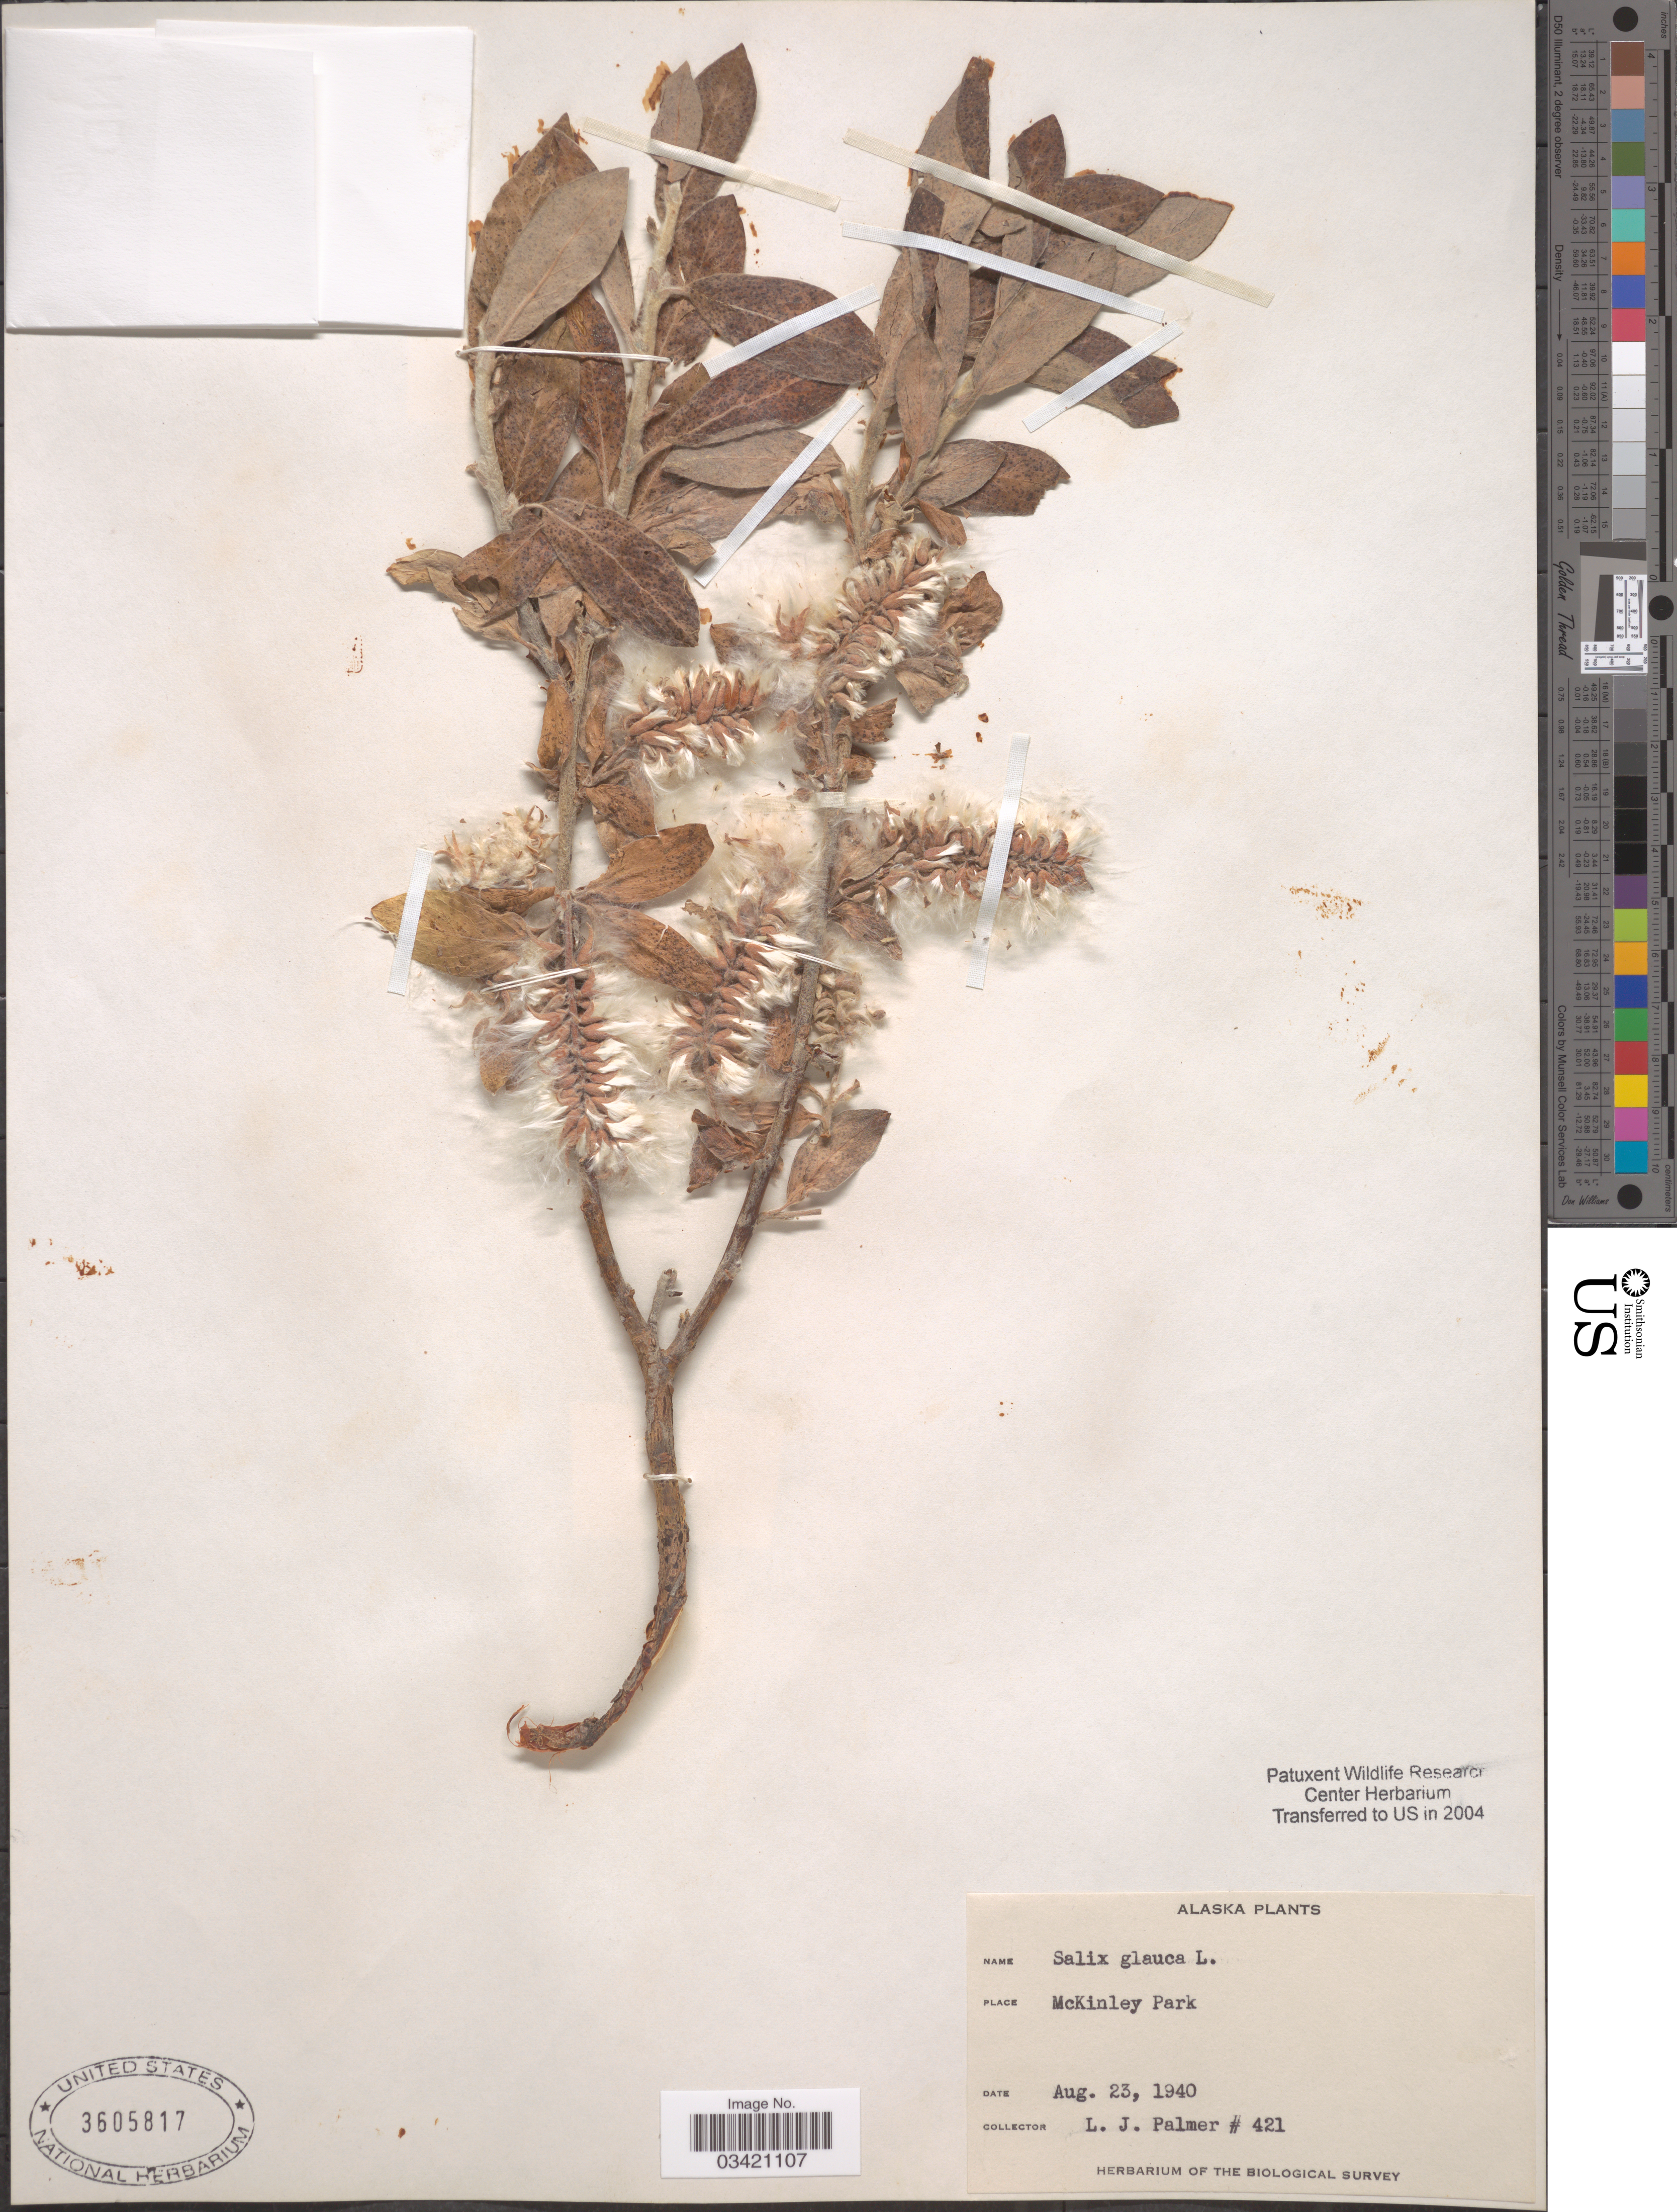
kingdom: Plantae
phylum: Tracheophyta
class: Magnoliopsida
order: Malpighiales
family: Salicaceae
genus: Salix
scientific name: Salix glauca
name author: L.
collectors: L. J. Palmer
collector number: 421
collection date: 1940-08-23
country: United States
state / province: Alaska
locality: McKinley Park.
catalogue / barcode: US 3605817